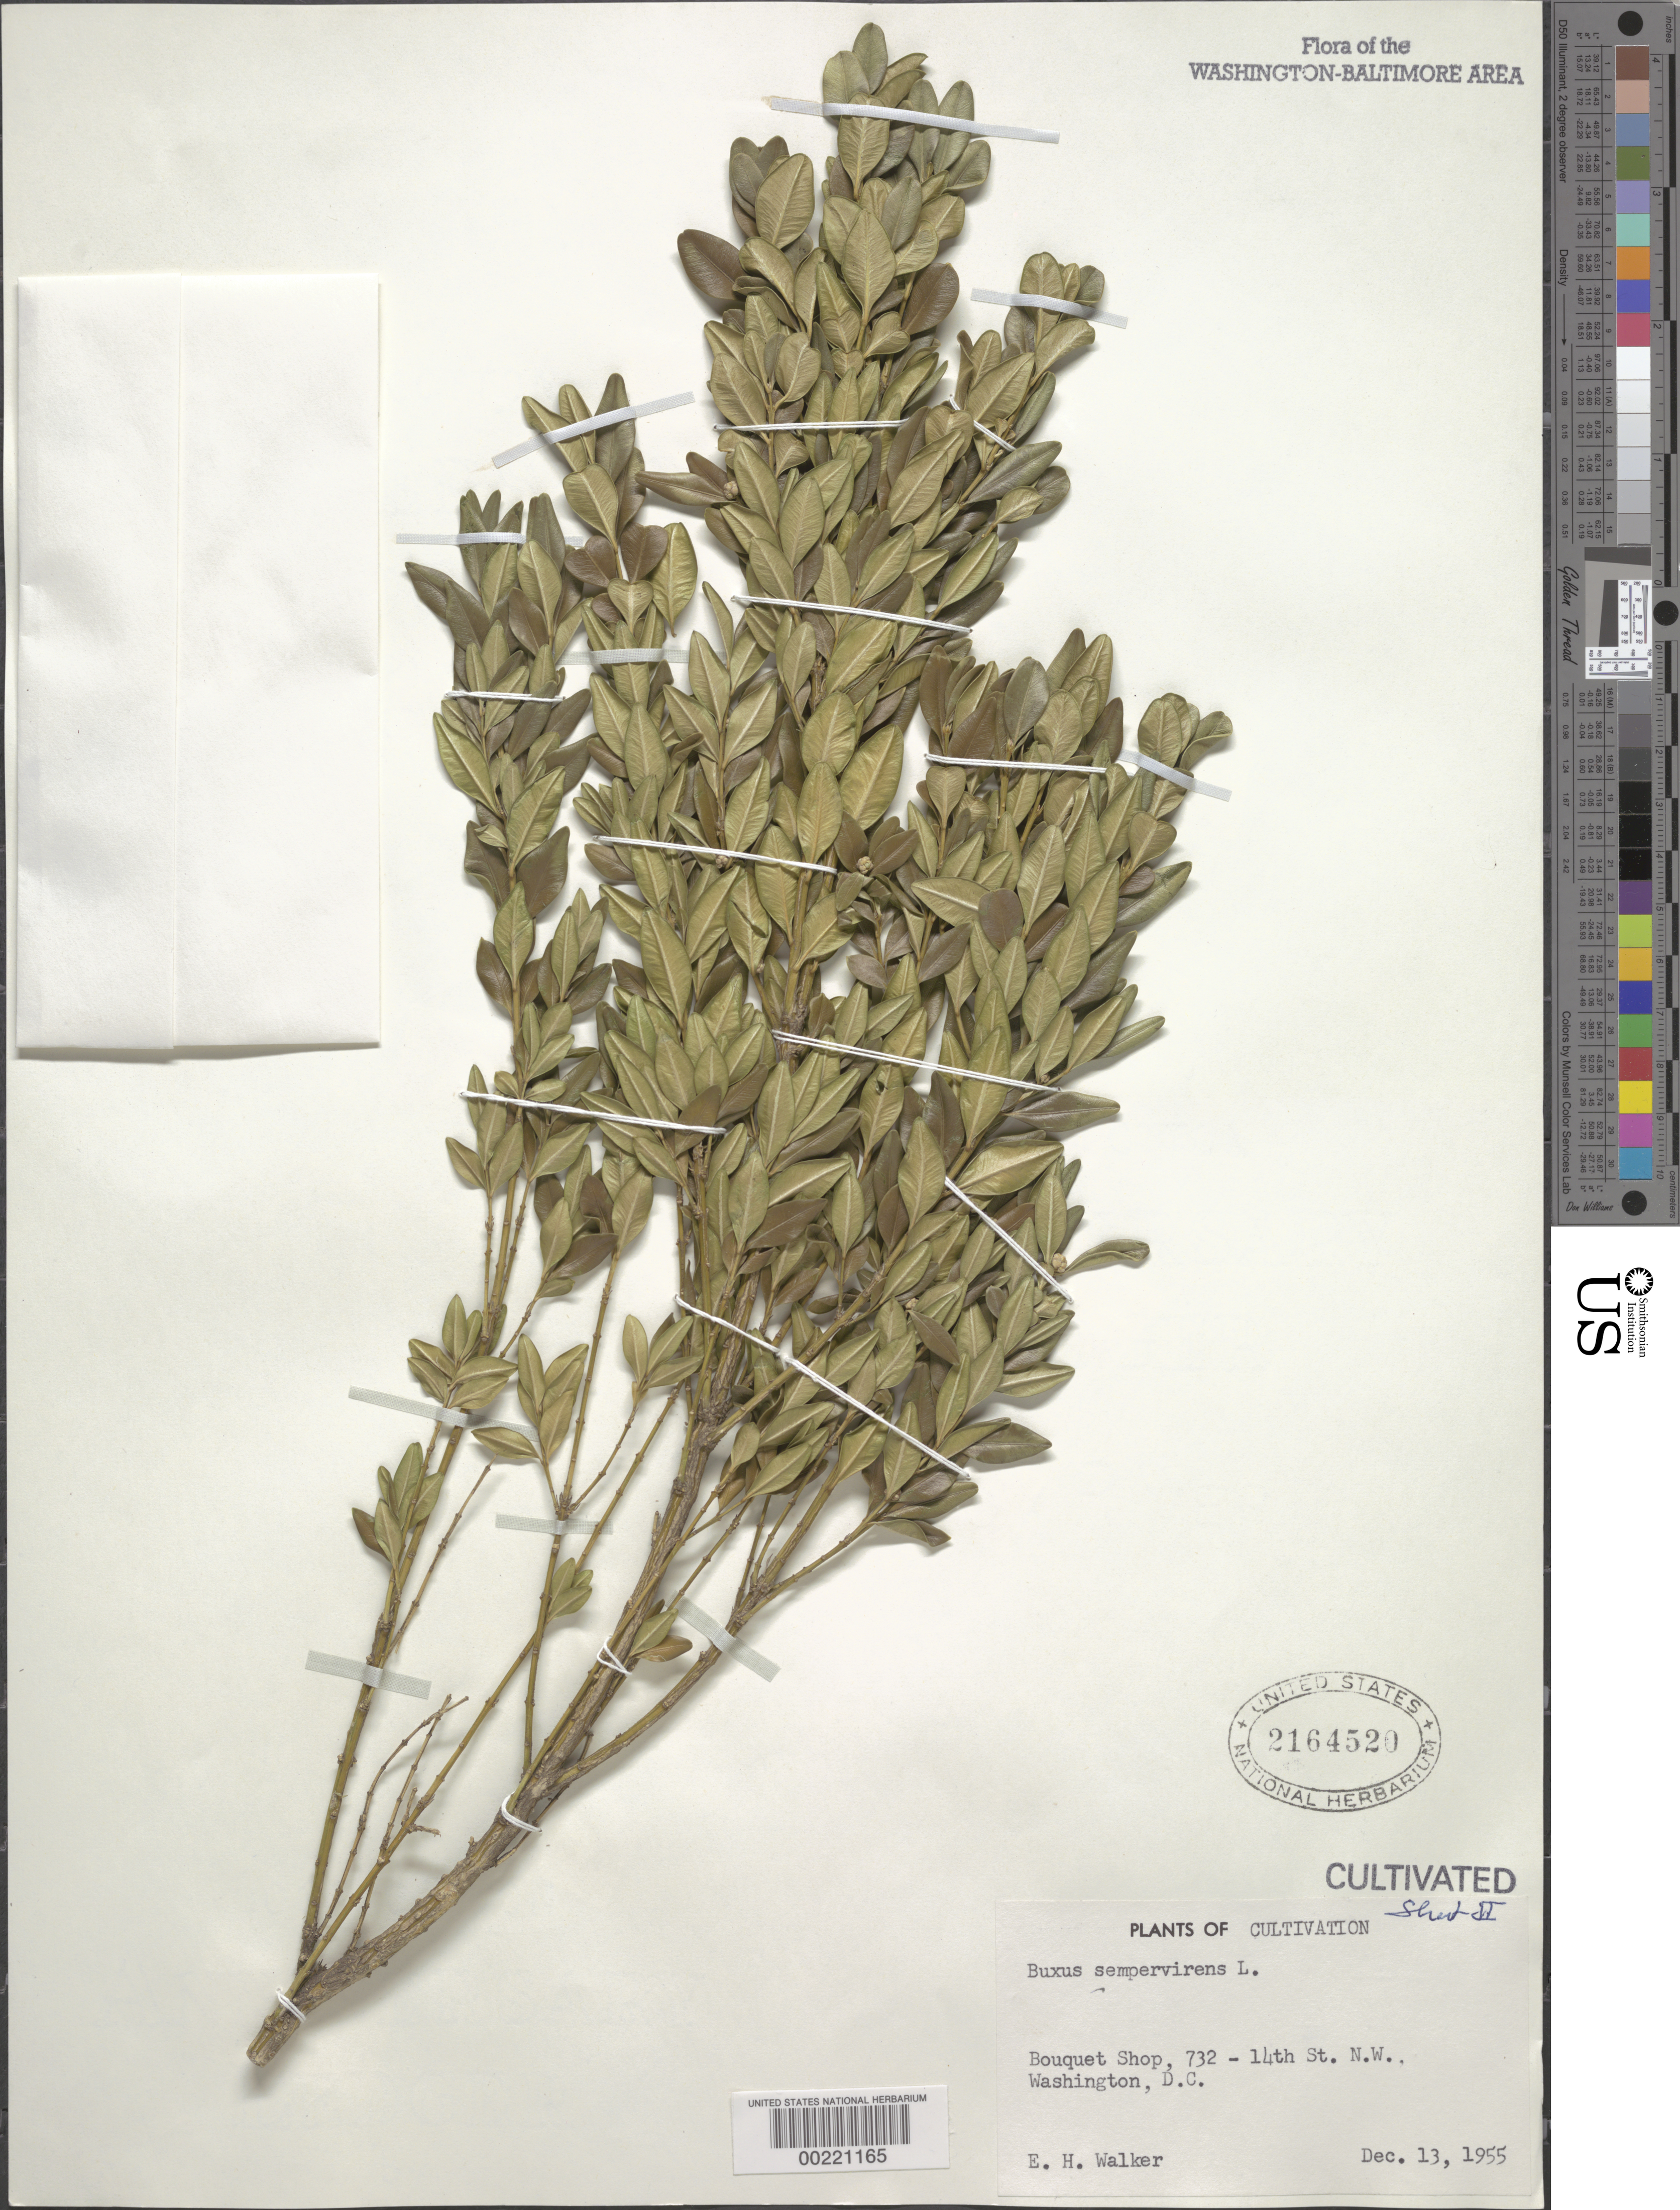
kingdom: Plantae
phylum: Tracheophyta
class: Magnoliopsida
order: Buxales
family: Buxaceae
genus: Buxus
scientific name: Buxus sempervirens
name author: L.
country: United States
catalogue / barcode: US 2164520